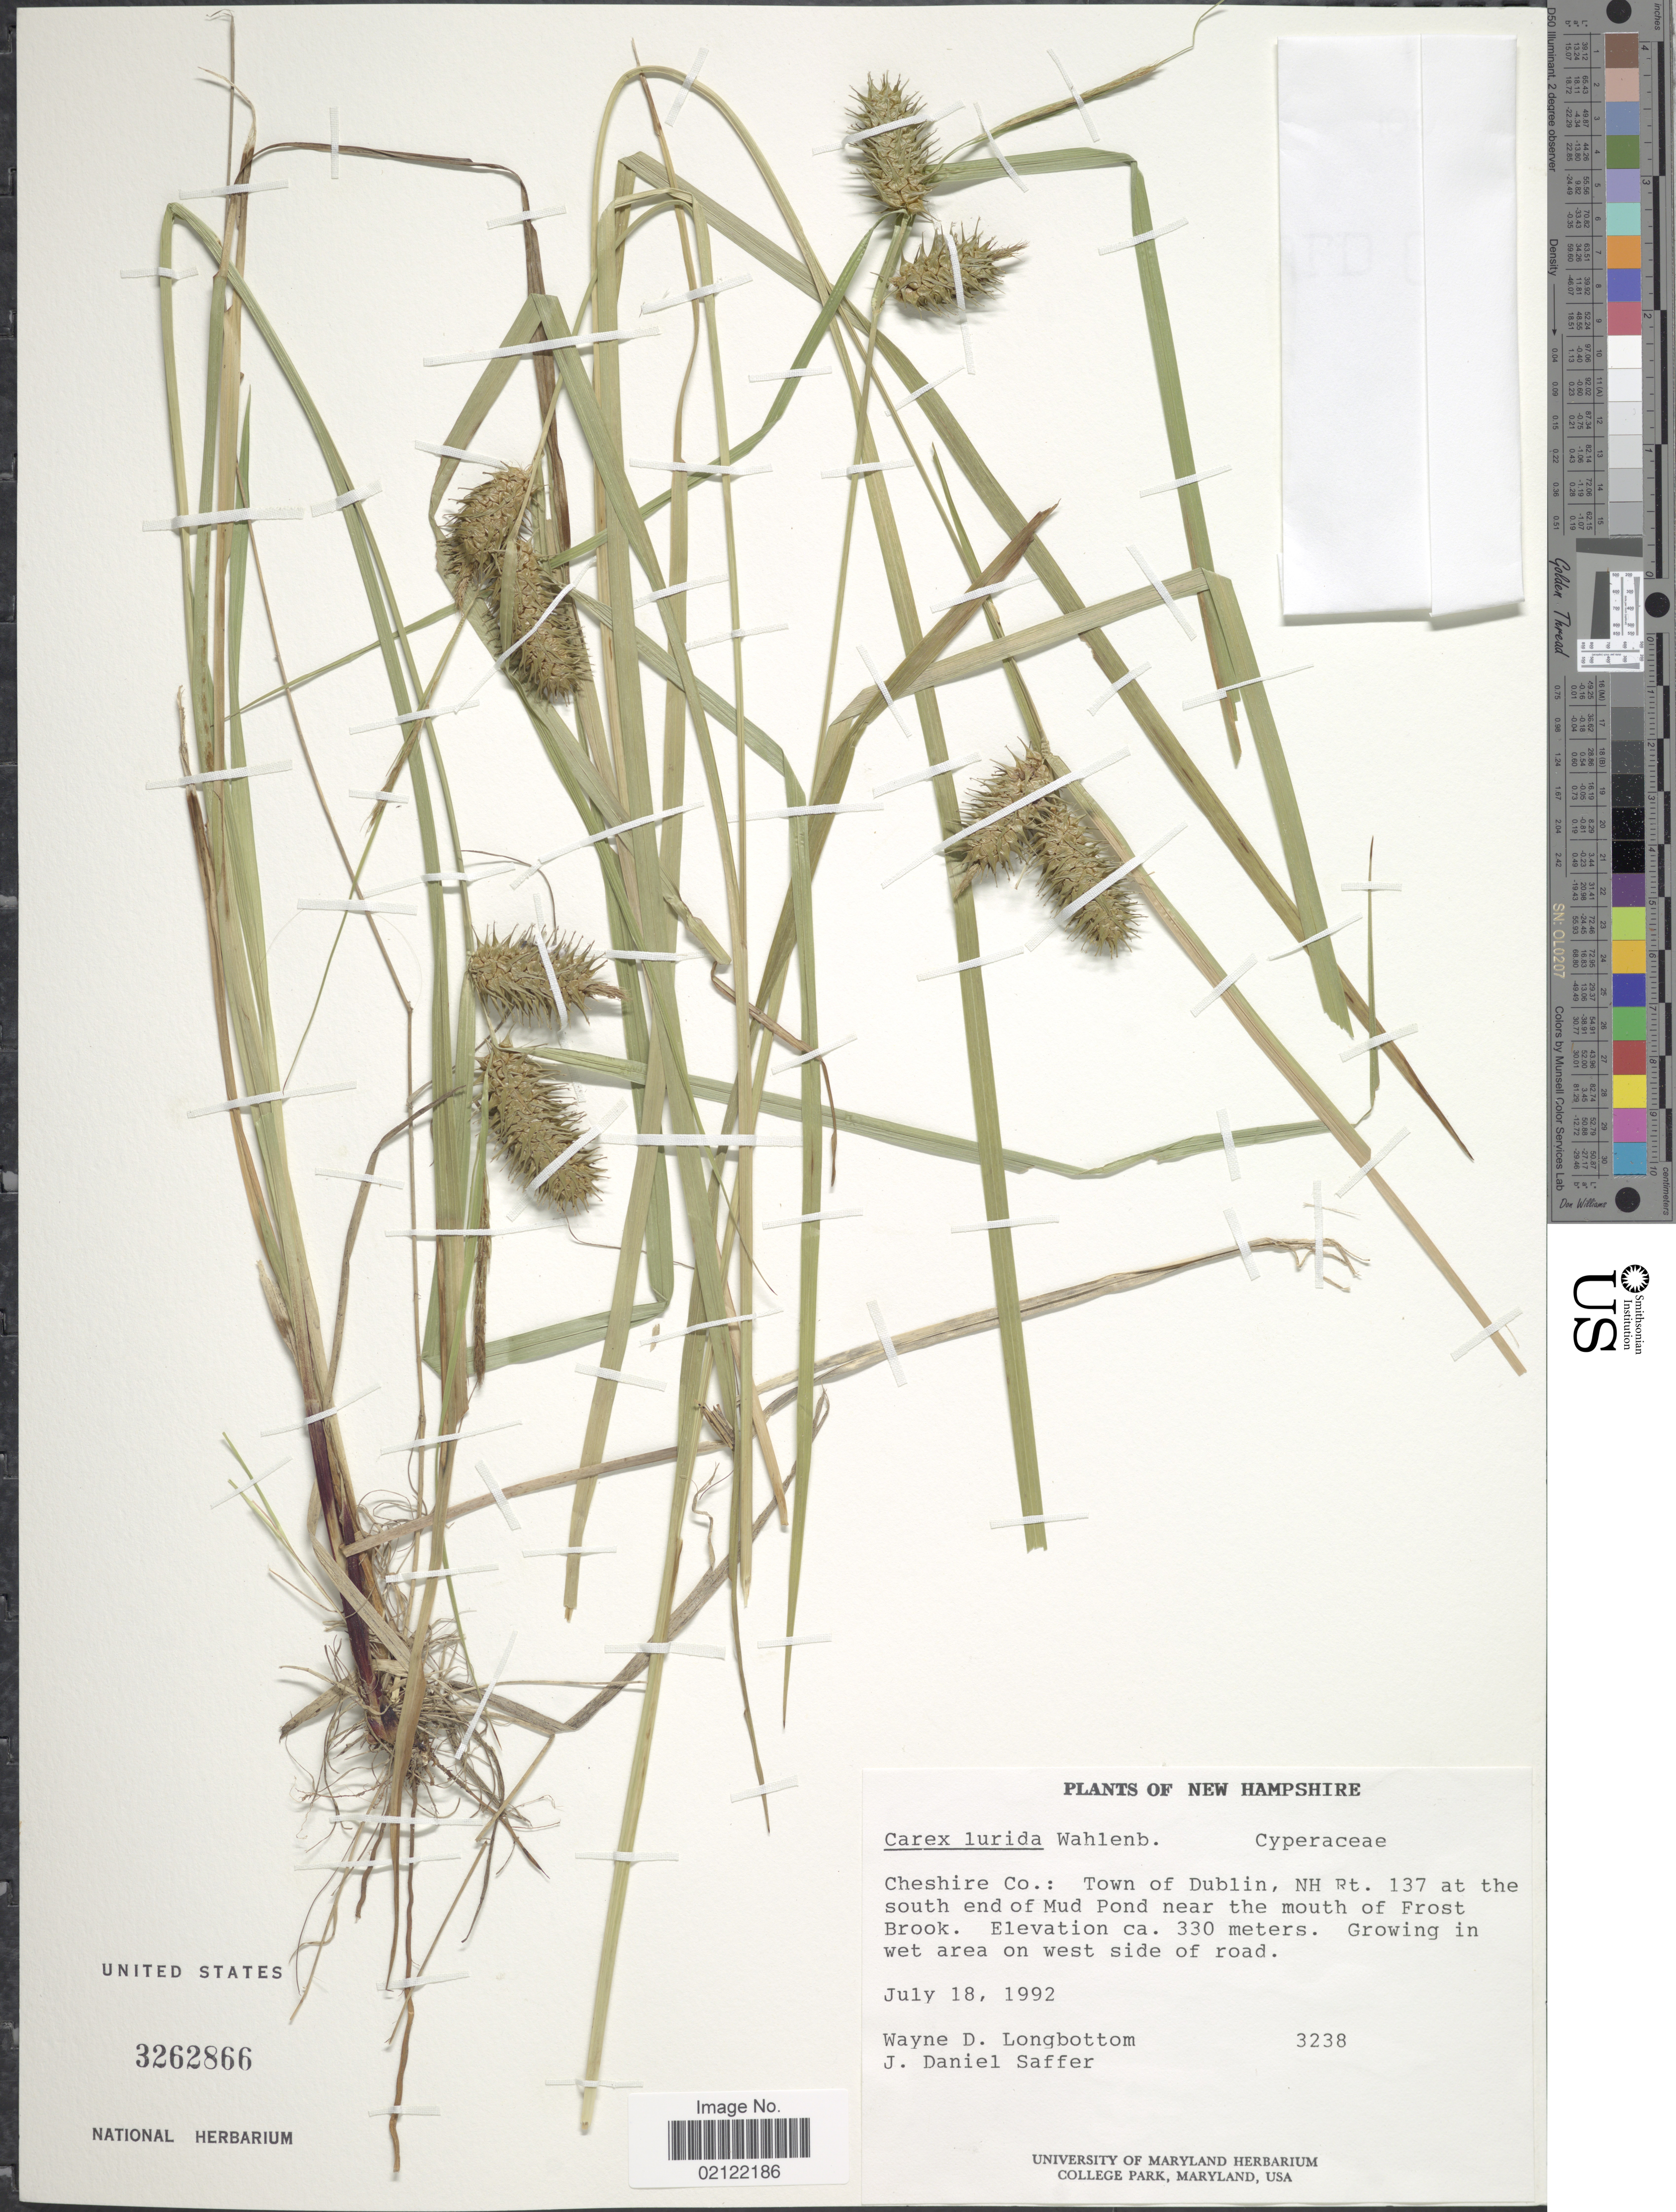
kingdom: Plantae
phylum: Tracheophyta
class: Liliopsida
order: Poales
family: Cyperaceae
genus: Carex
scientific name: Carex lurida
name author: Wahlenb.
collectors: W. D. Longbottom & J. Saffer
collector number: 3238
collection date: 1992-07-18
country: United States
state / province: New Hampshire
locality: Cheshire Co.: Town of Dublin, NH Rt. 137 at the south end of Mud Pond near the mouth of Frost Brook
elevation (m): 330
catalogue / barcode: US 3262866